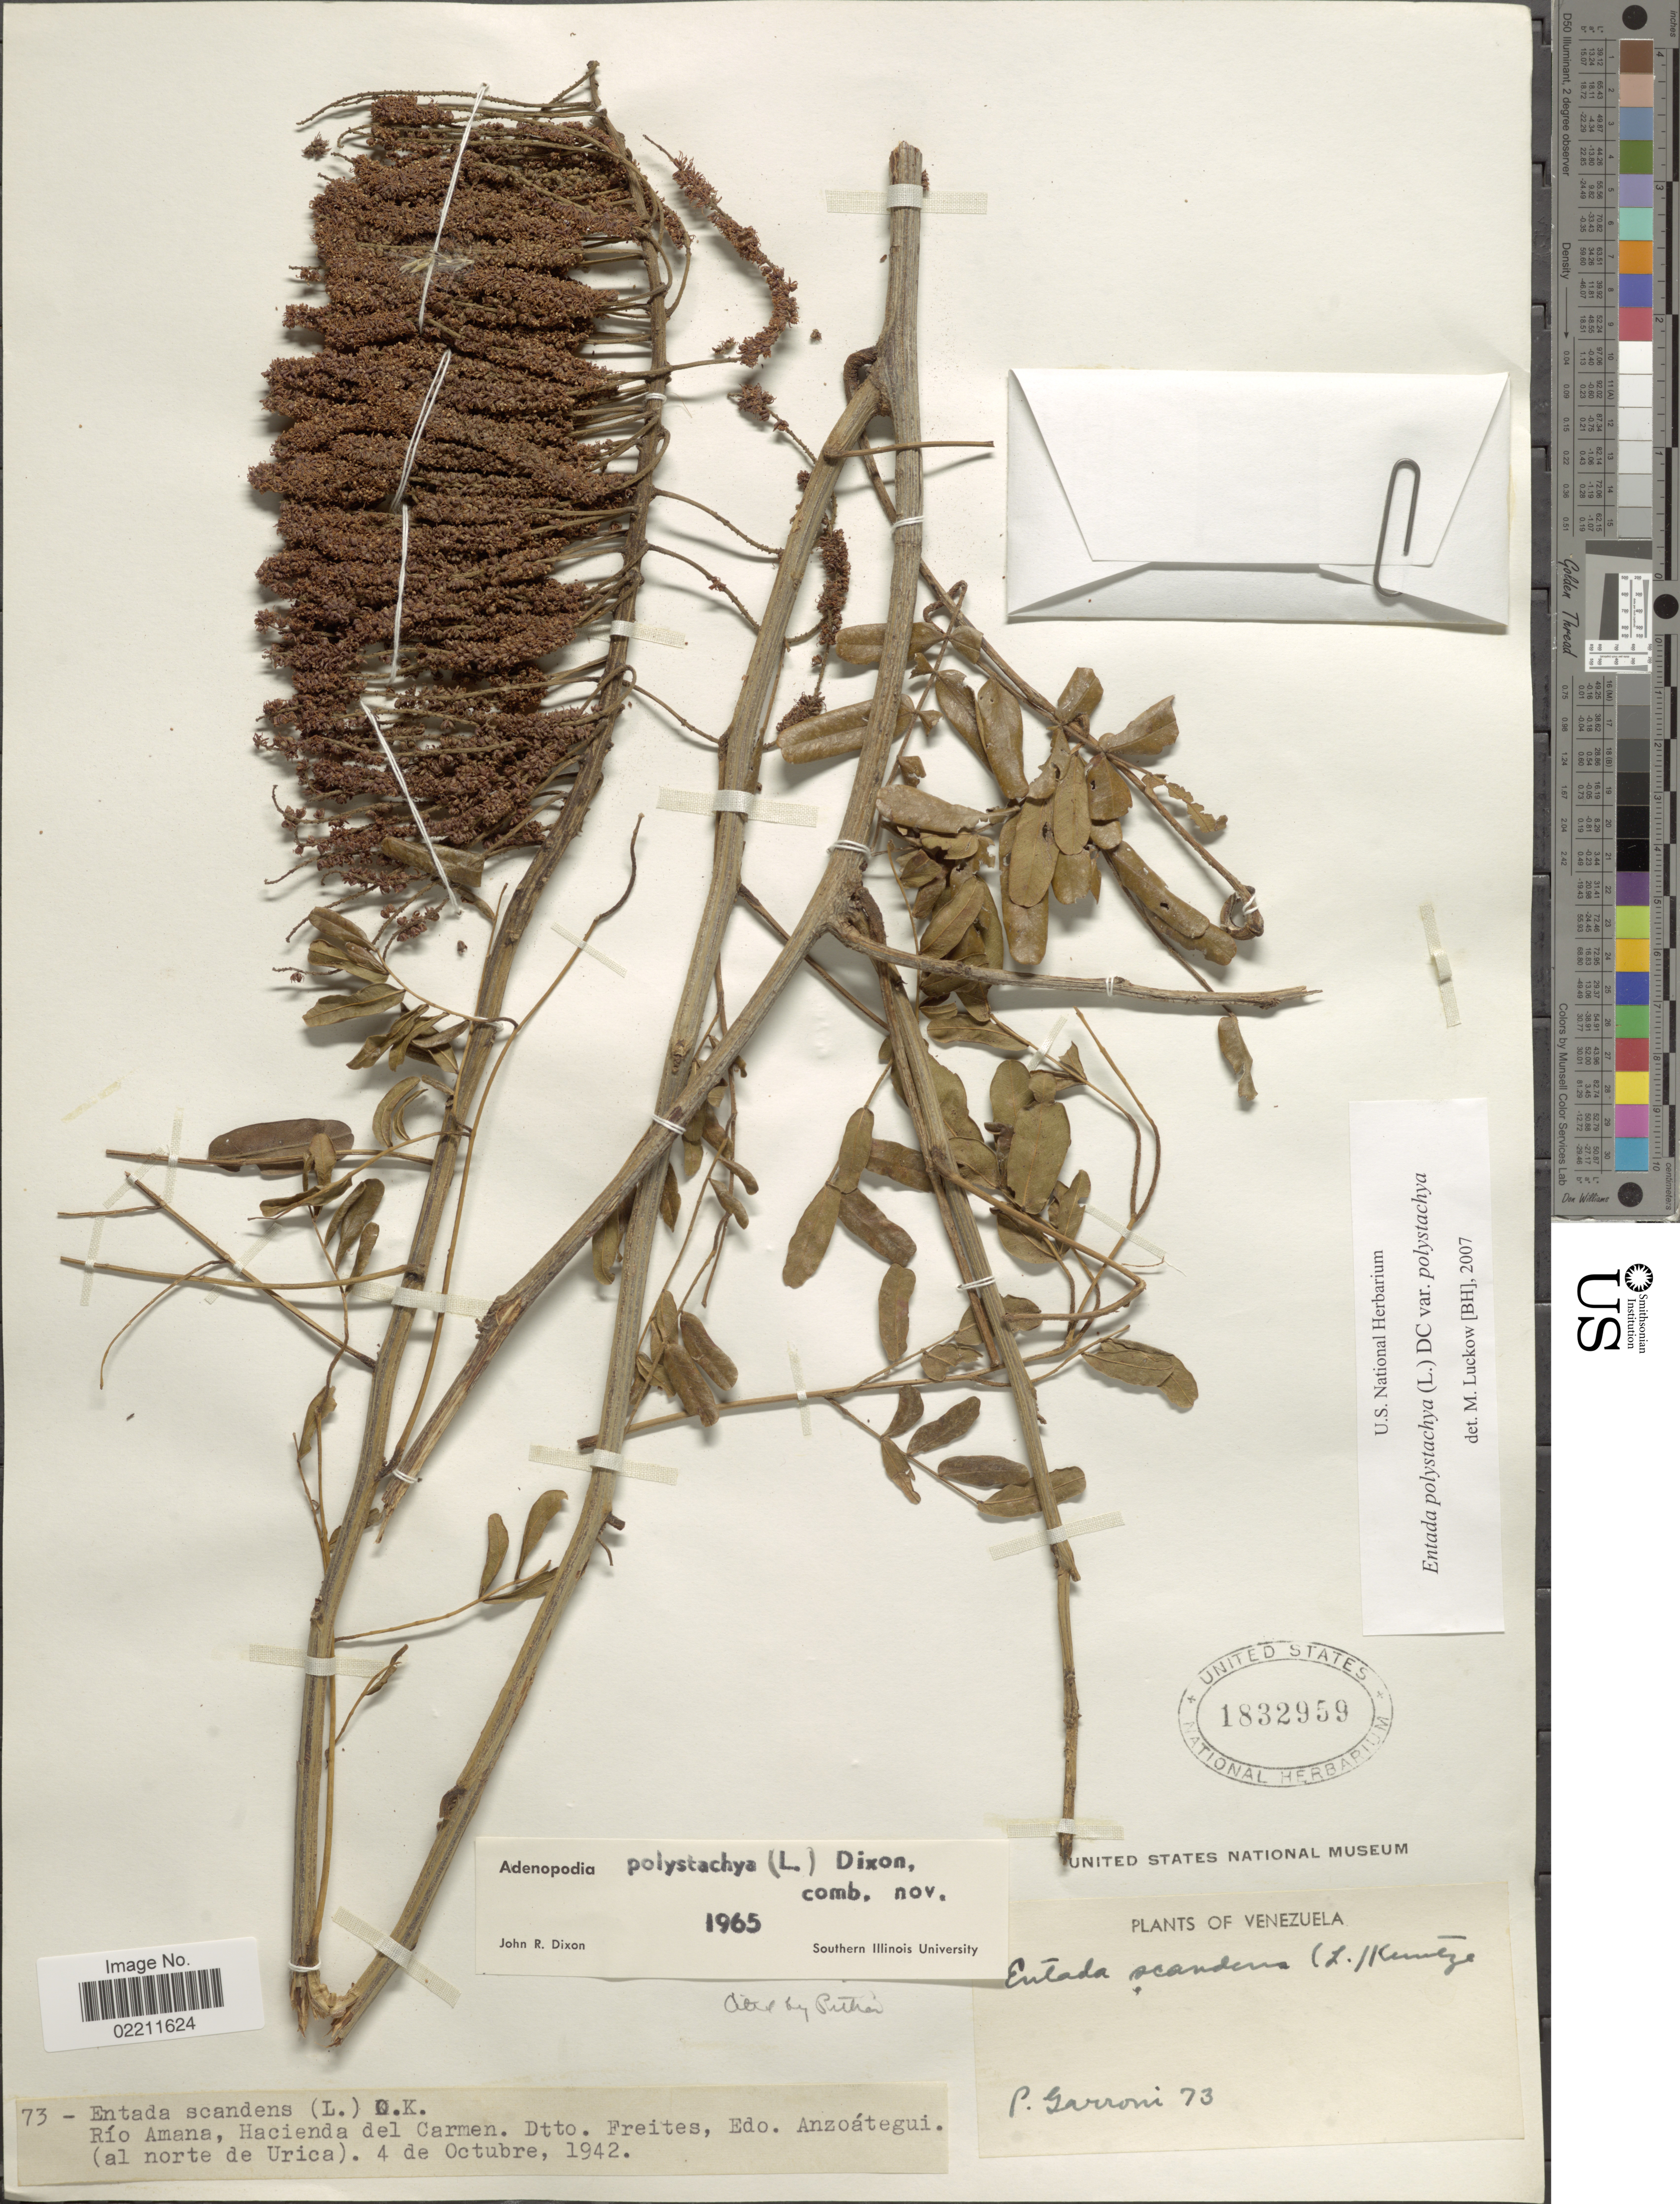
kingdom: Plantae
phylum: Tracheophyta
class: Magnoliopsida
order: Fabales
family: Fabaceae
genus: Entada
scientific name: Entada polystachya var. polystachya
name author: (L.) DC.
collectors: P. Garroni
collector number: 73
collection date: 1942-10-04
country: Venezuela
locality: Rio Amana Hacienda del Carmen, Dtto. Freitas, Edo. Anzoategui.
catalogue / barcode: US 1832959